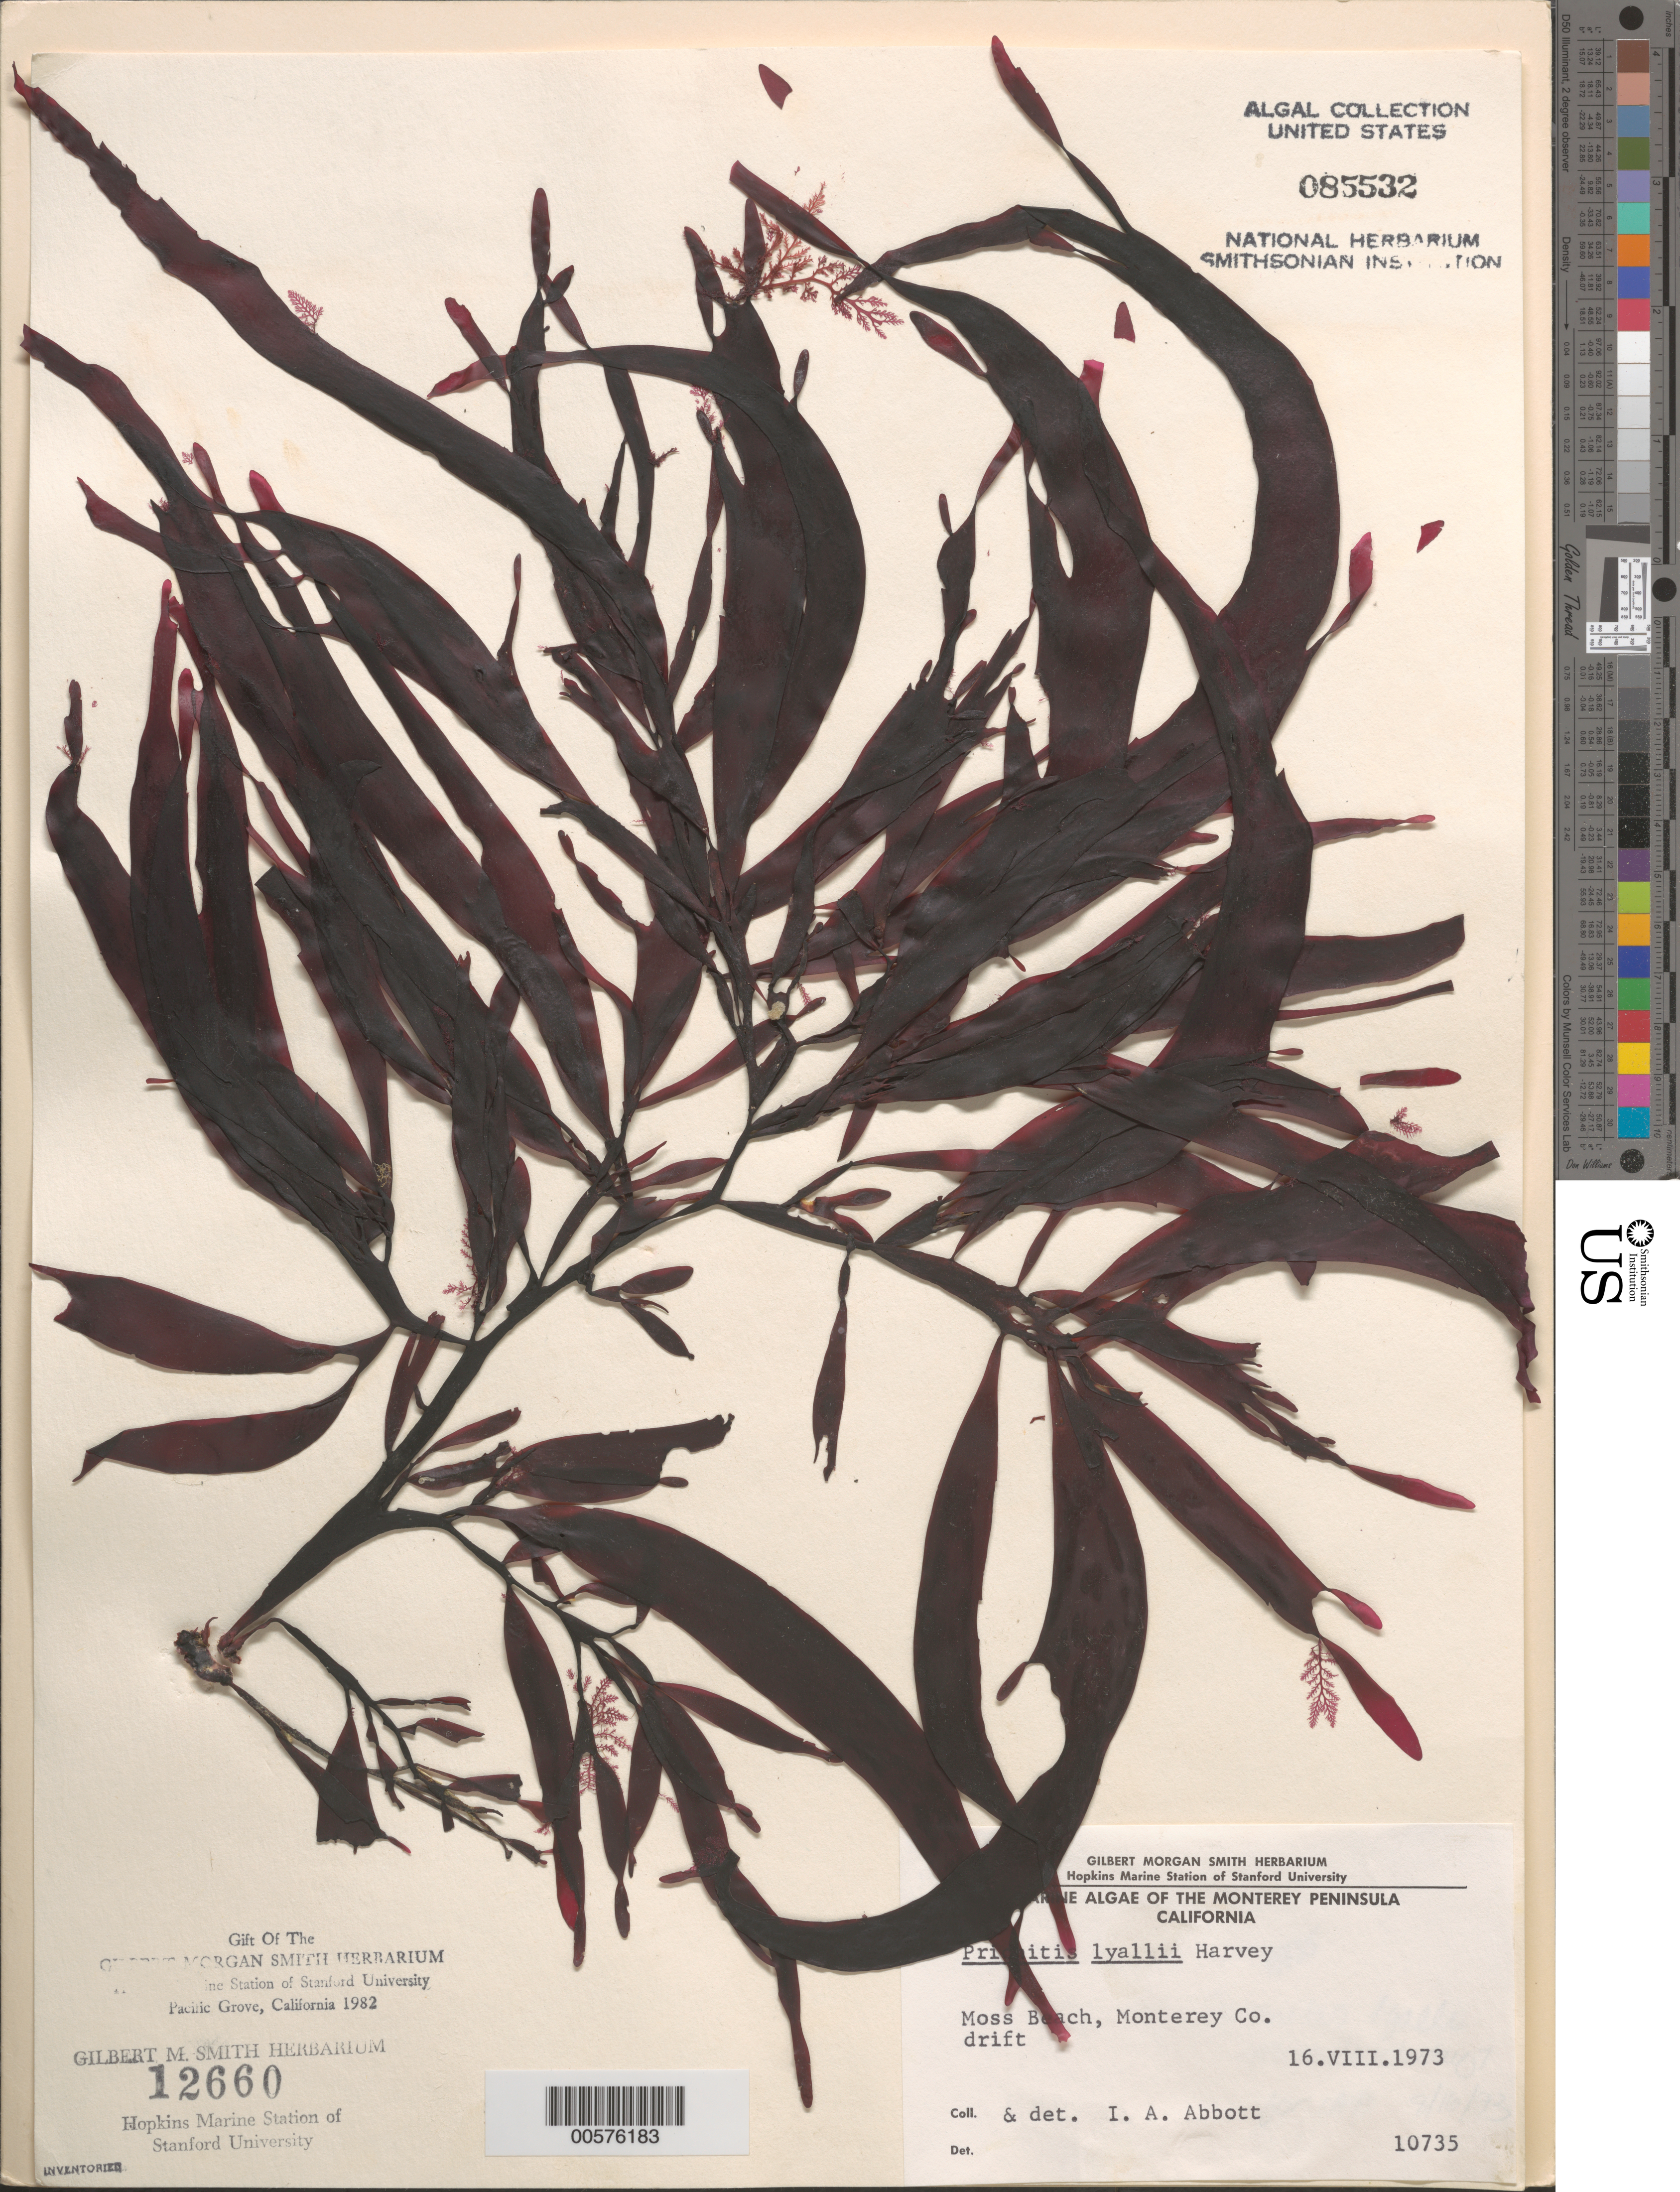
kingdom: Plantae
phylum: Rhodophyta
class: Florideophyceae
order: Cryptonemiales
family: Cryptonemiaceae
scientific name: Prionitis sternbergii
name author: (C. Agardh) J. Agardh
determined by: Algae name updating Project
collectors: I. A. Abbott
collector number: IAA 10735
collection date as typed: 16 Aug 1973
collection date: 1973-08-16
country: United States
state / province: California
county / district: Monterey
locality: Moss Beach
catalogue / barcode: US 85532